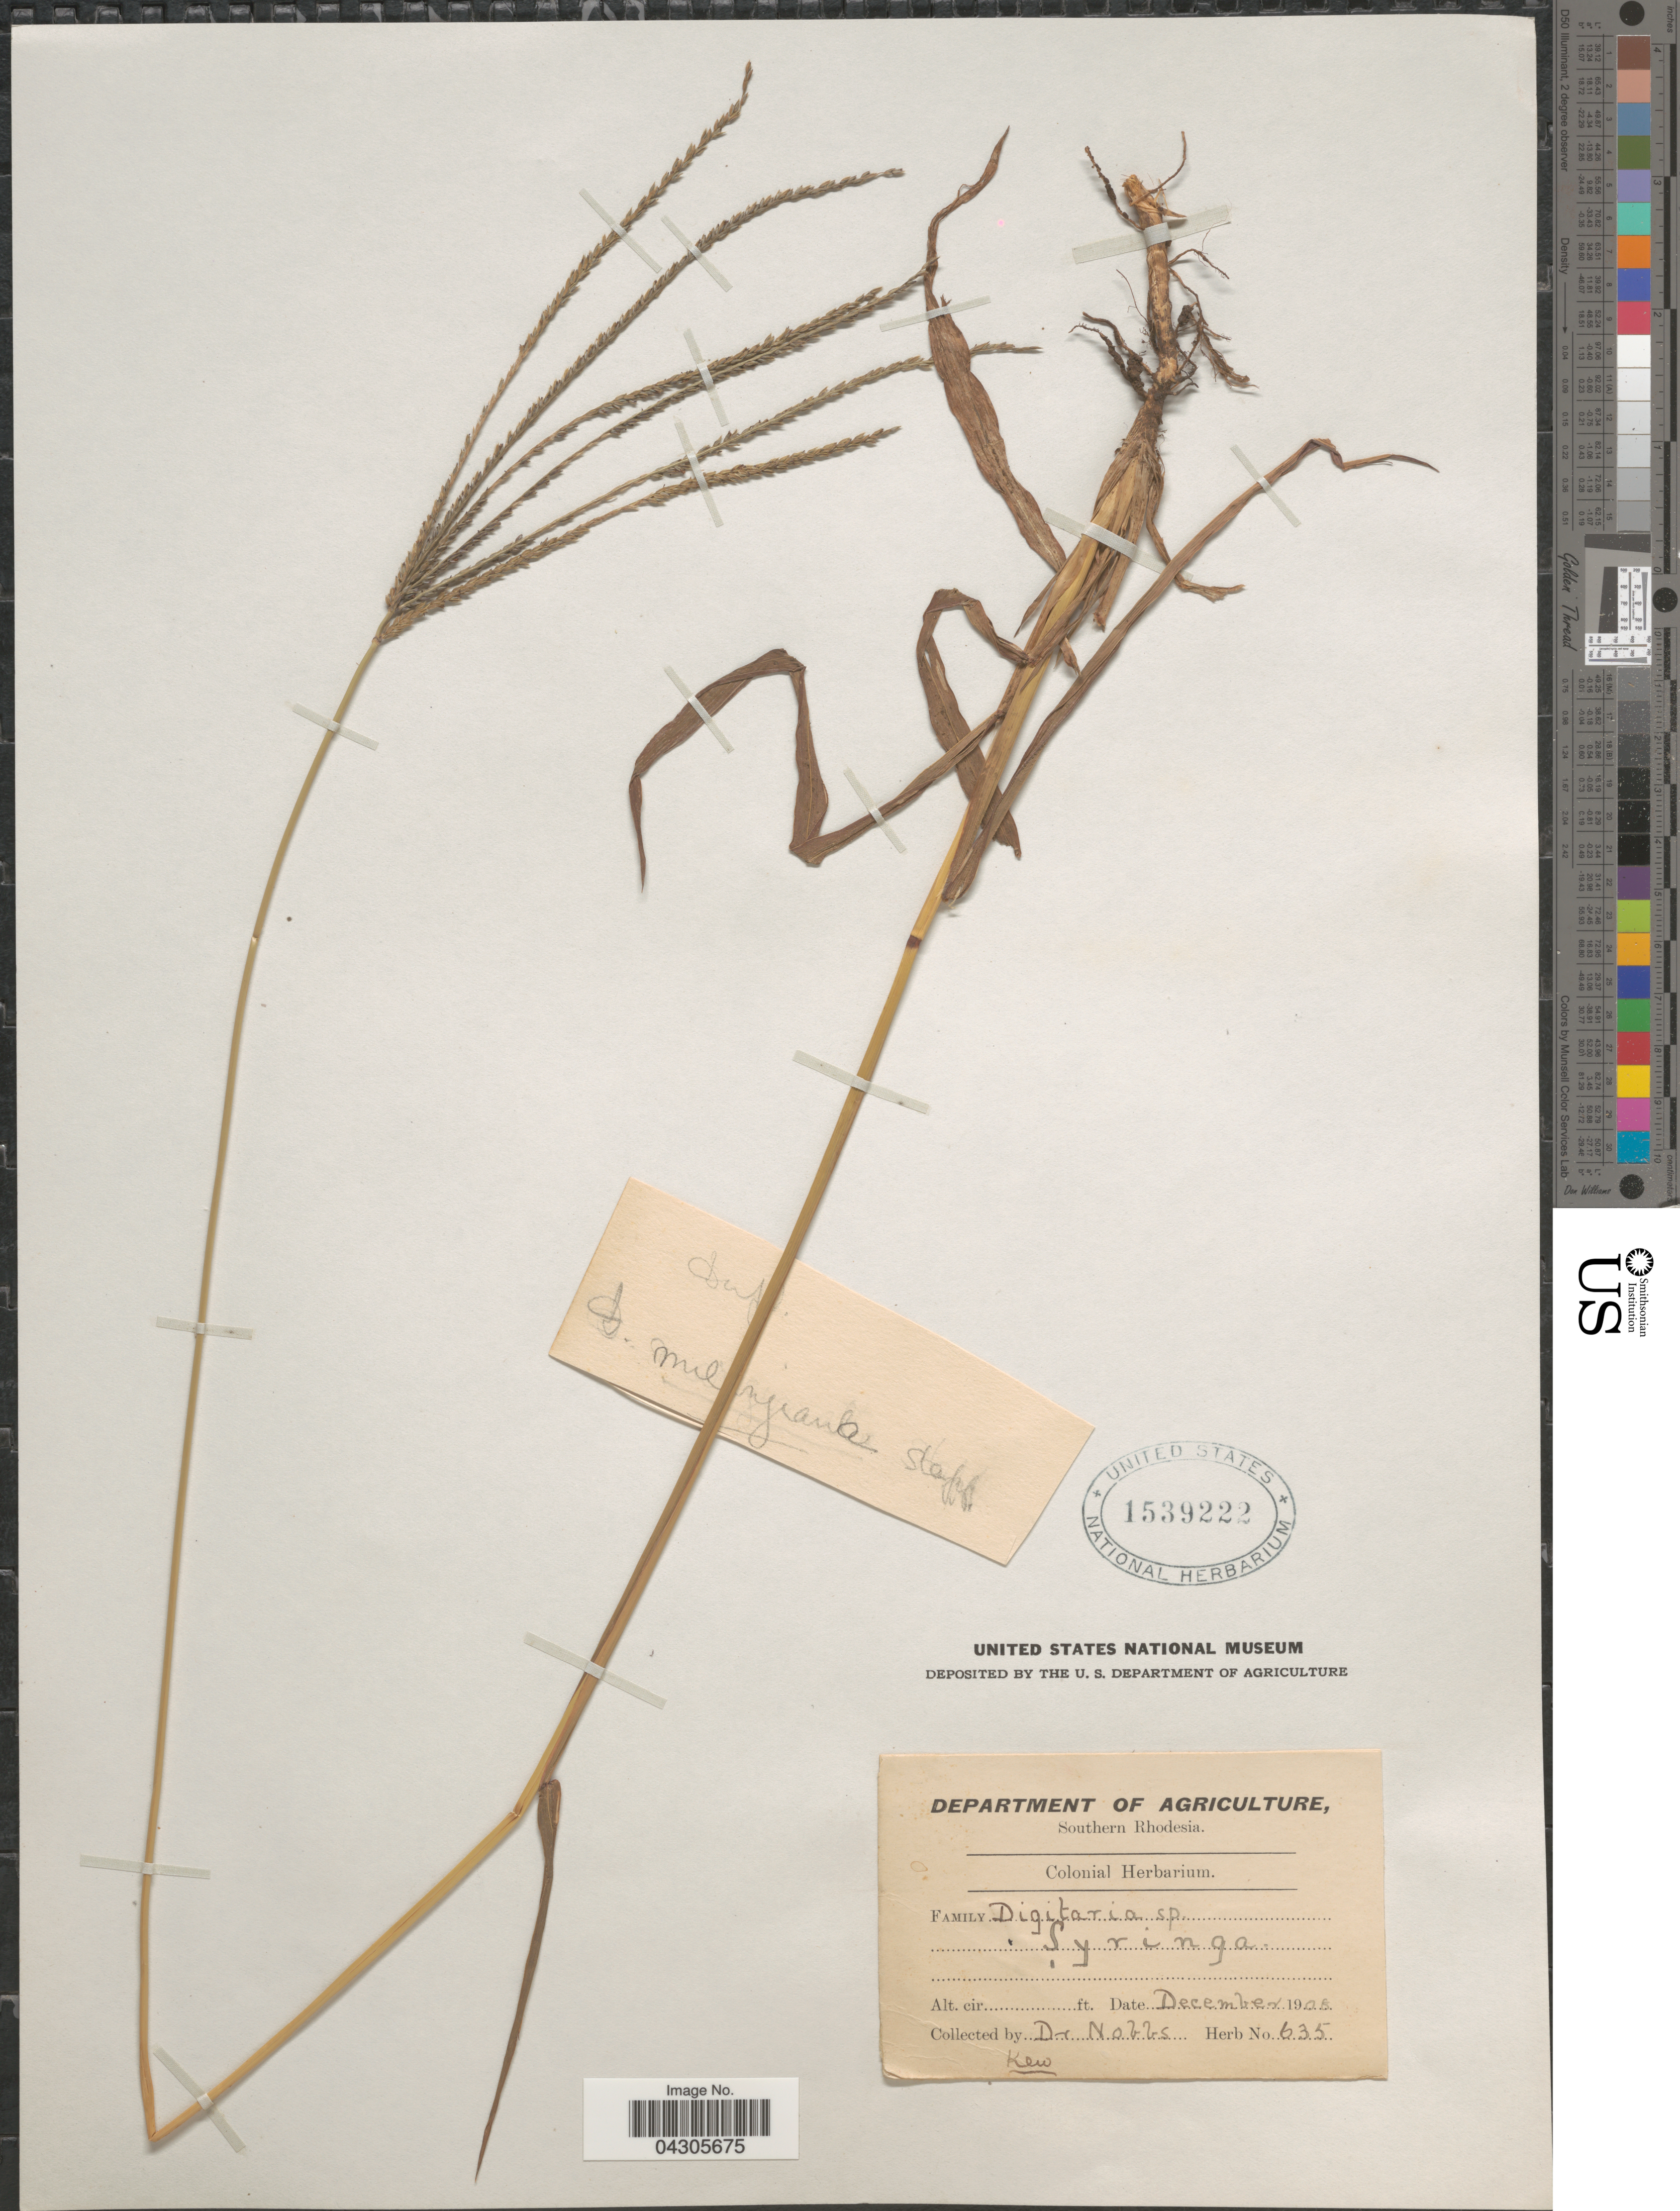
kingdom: Plantae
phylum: Tracheophyta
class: Liliopsida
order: Poales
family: Poaceae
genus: Digitaria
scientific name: Digitaria milanjiana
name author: (Rendle) Stapf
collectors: Nobbs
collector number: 635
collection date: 1906-12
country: Zimbabwe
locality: Southern Rhodesia.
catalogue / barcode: US 1539222